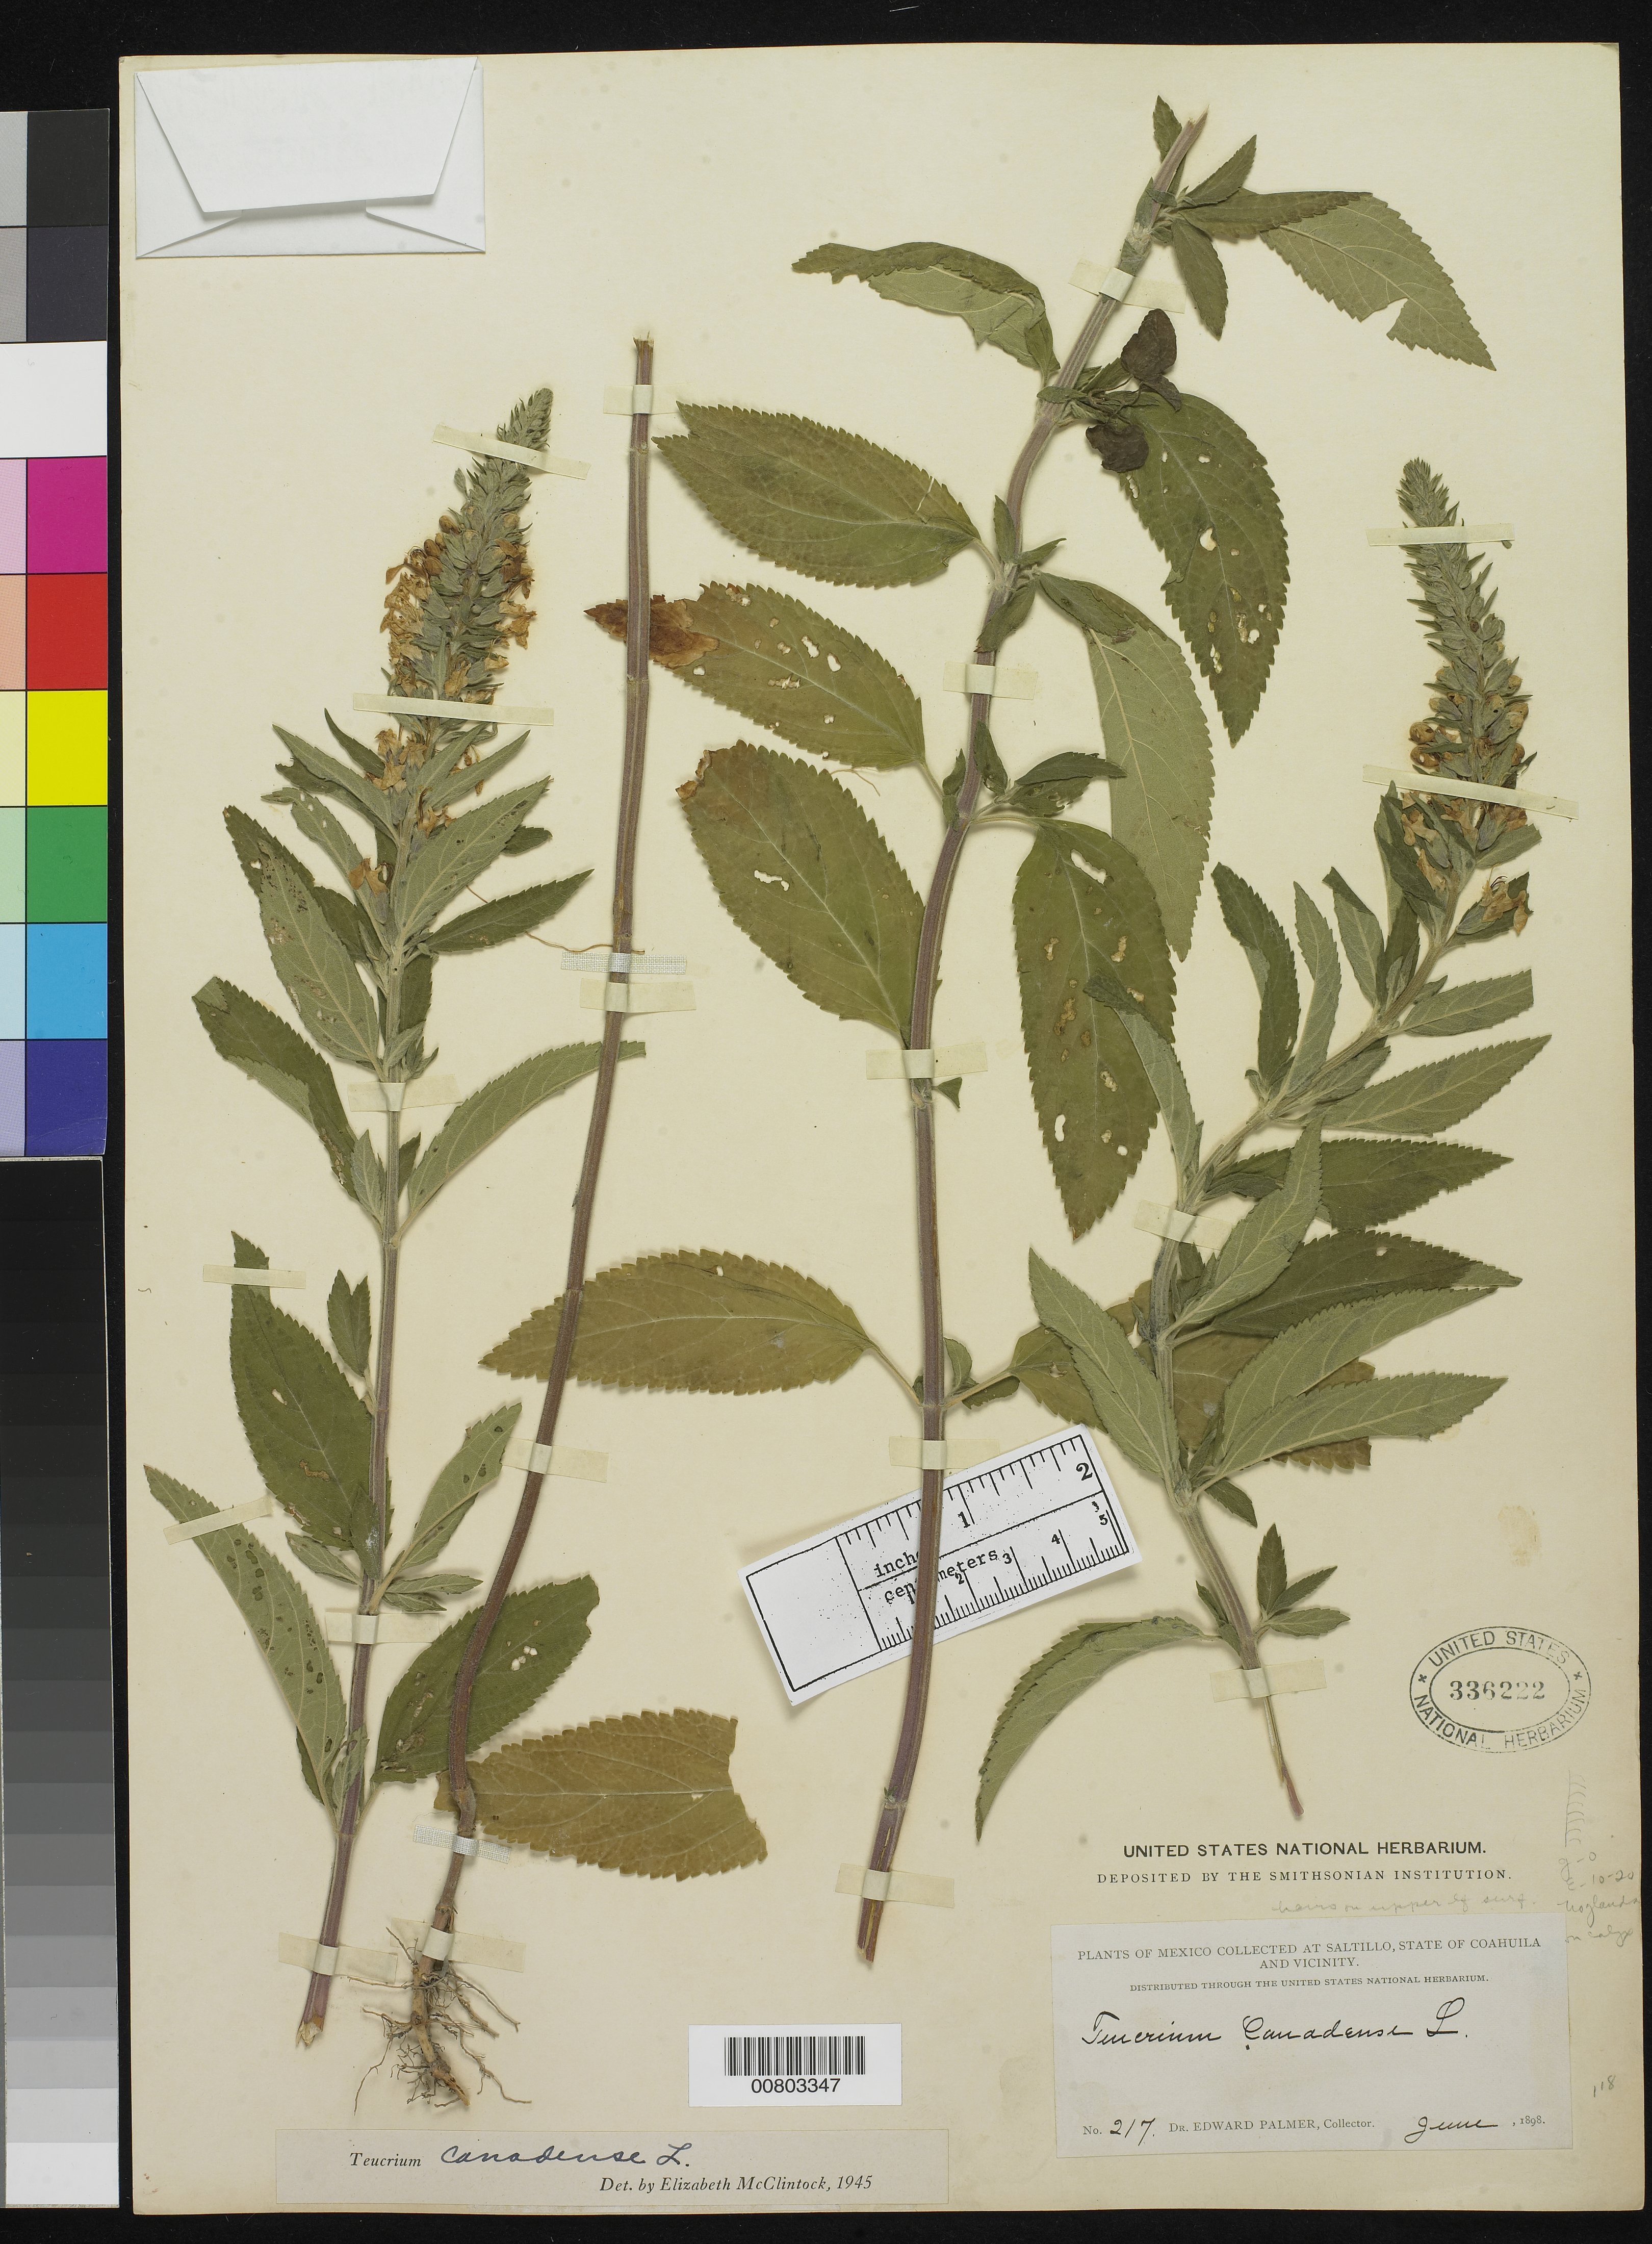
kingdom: Plantae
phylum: Tracheophyta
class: Magnoliopsida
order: Lamiales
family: Lamiaceae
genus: Teucrium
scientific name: Teucrium canadense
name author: L.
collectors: E. Palmer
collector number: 217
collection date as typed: Jun 1898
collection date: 1898-06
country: Mexico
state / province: Coahuila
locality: Saltillo, Coahuila and vicinity.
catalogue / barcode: US 336222